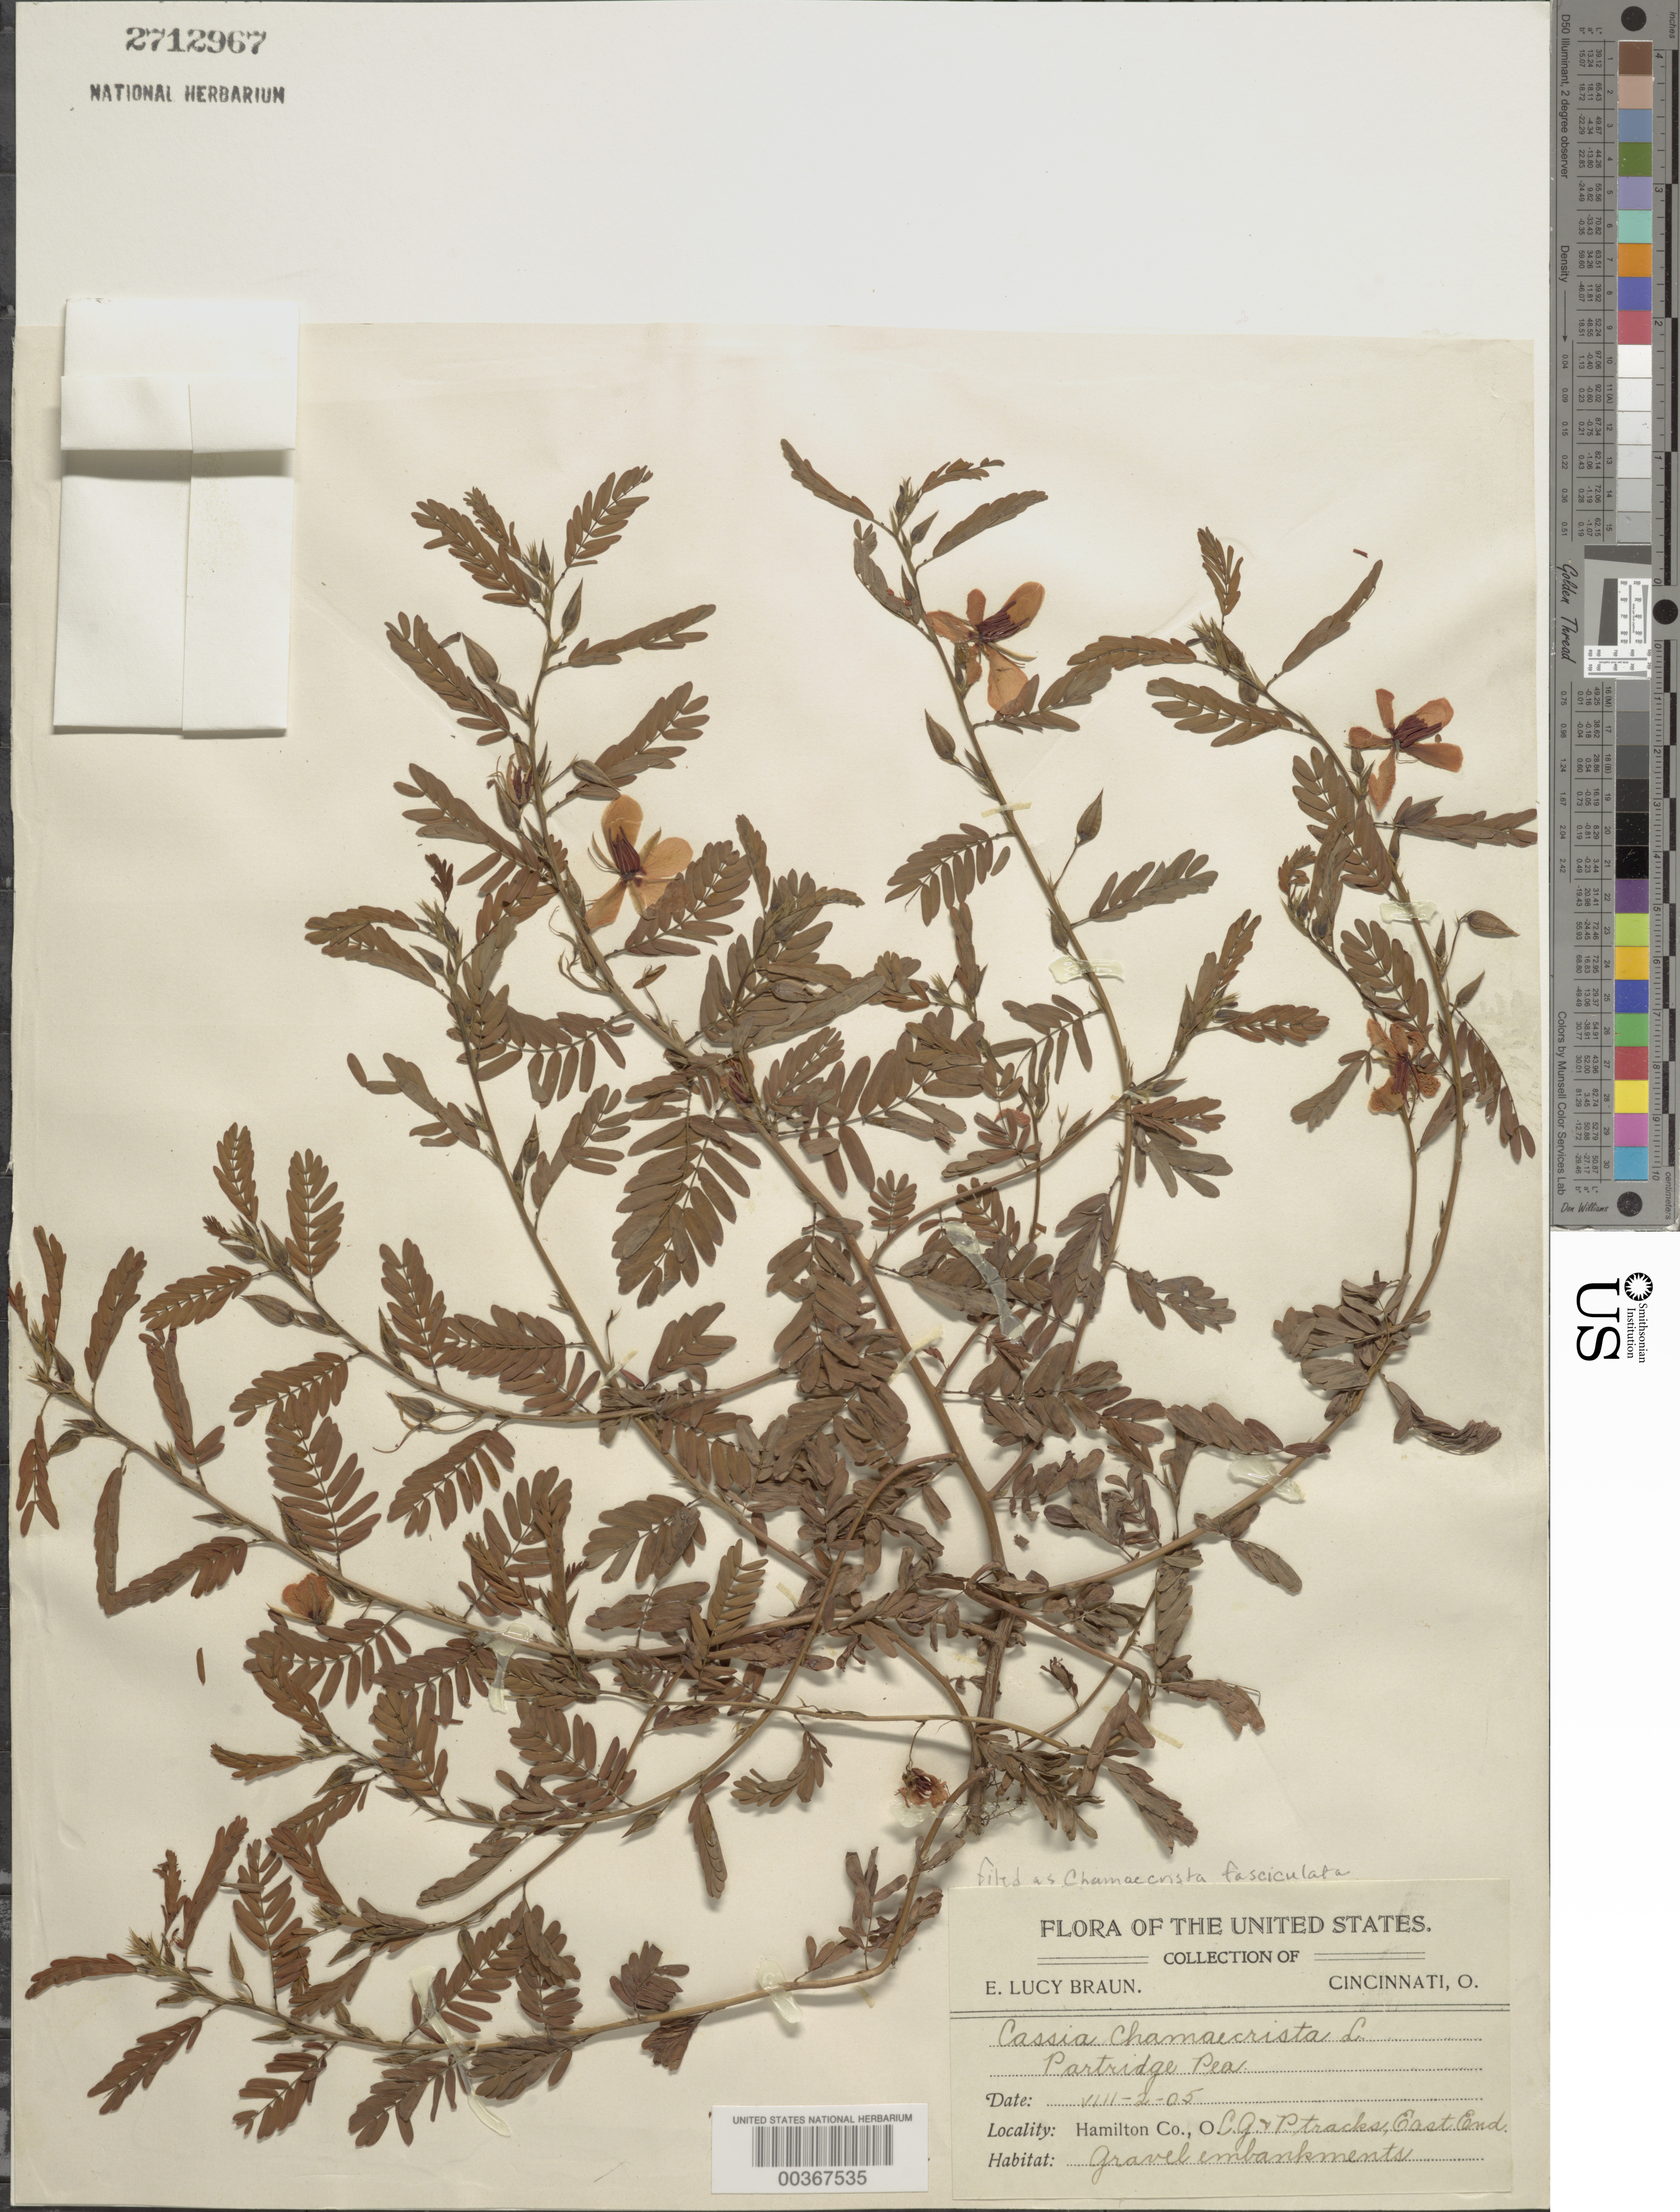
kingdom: Plantae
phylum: Tracheophyta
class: Magnoliopsida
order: Fabales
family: Fabaceae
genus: Chamaecrista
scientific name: Chamaecrista fasciculata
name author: (Michx.) Greene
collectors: E. L. Braun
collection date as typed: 02 Aug 1905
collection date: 1905-08-02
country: United States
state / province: Ohio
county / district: Hamilton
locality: L.g. and p. tracks, e end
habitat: Gravel embankments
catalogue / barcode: US 2712967